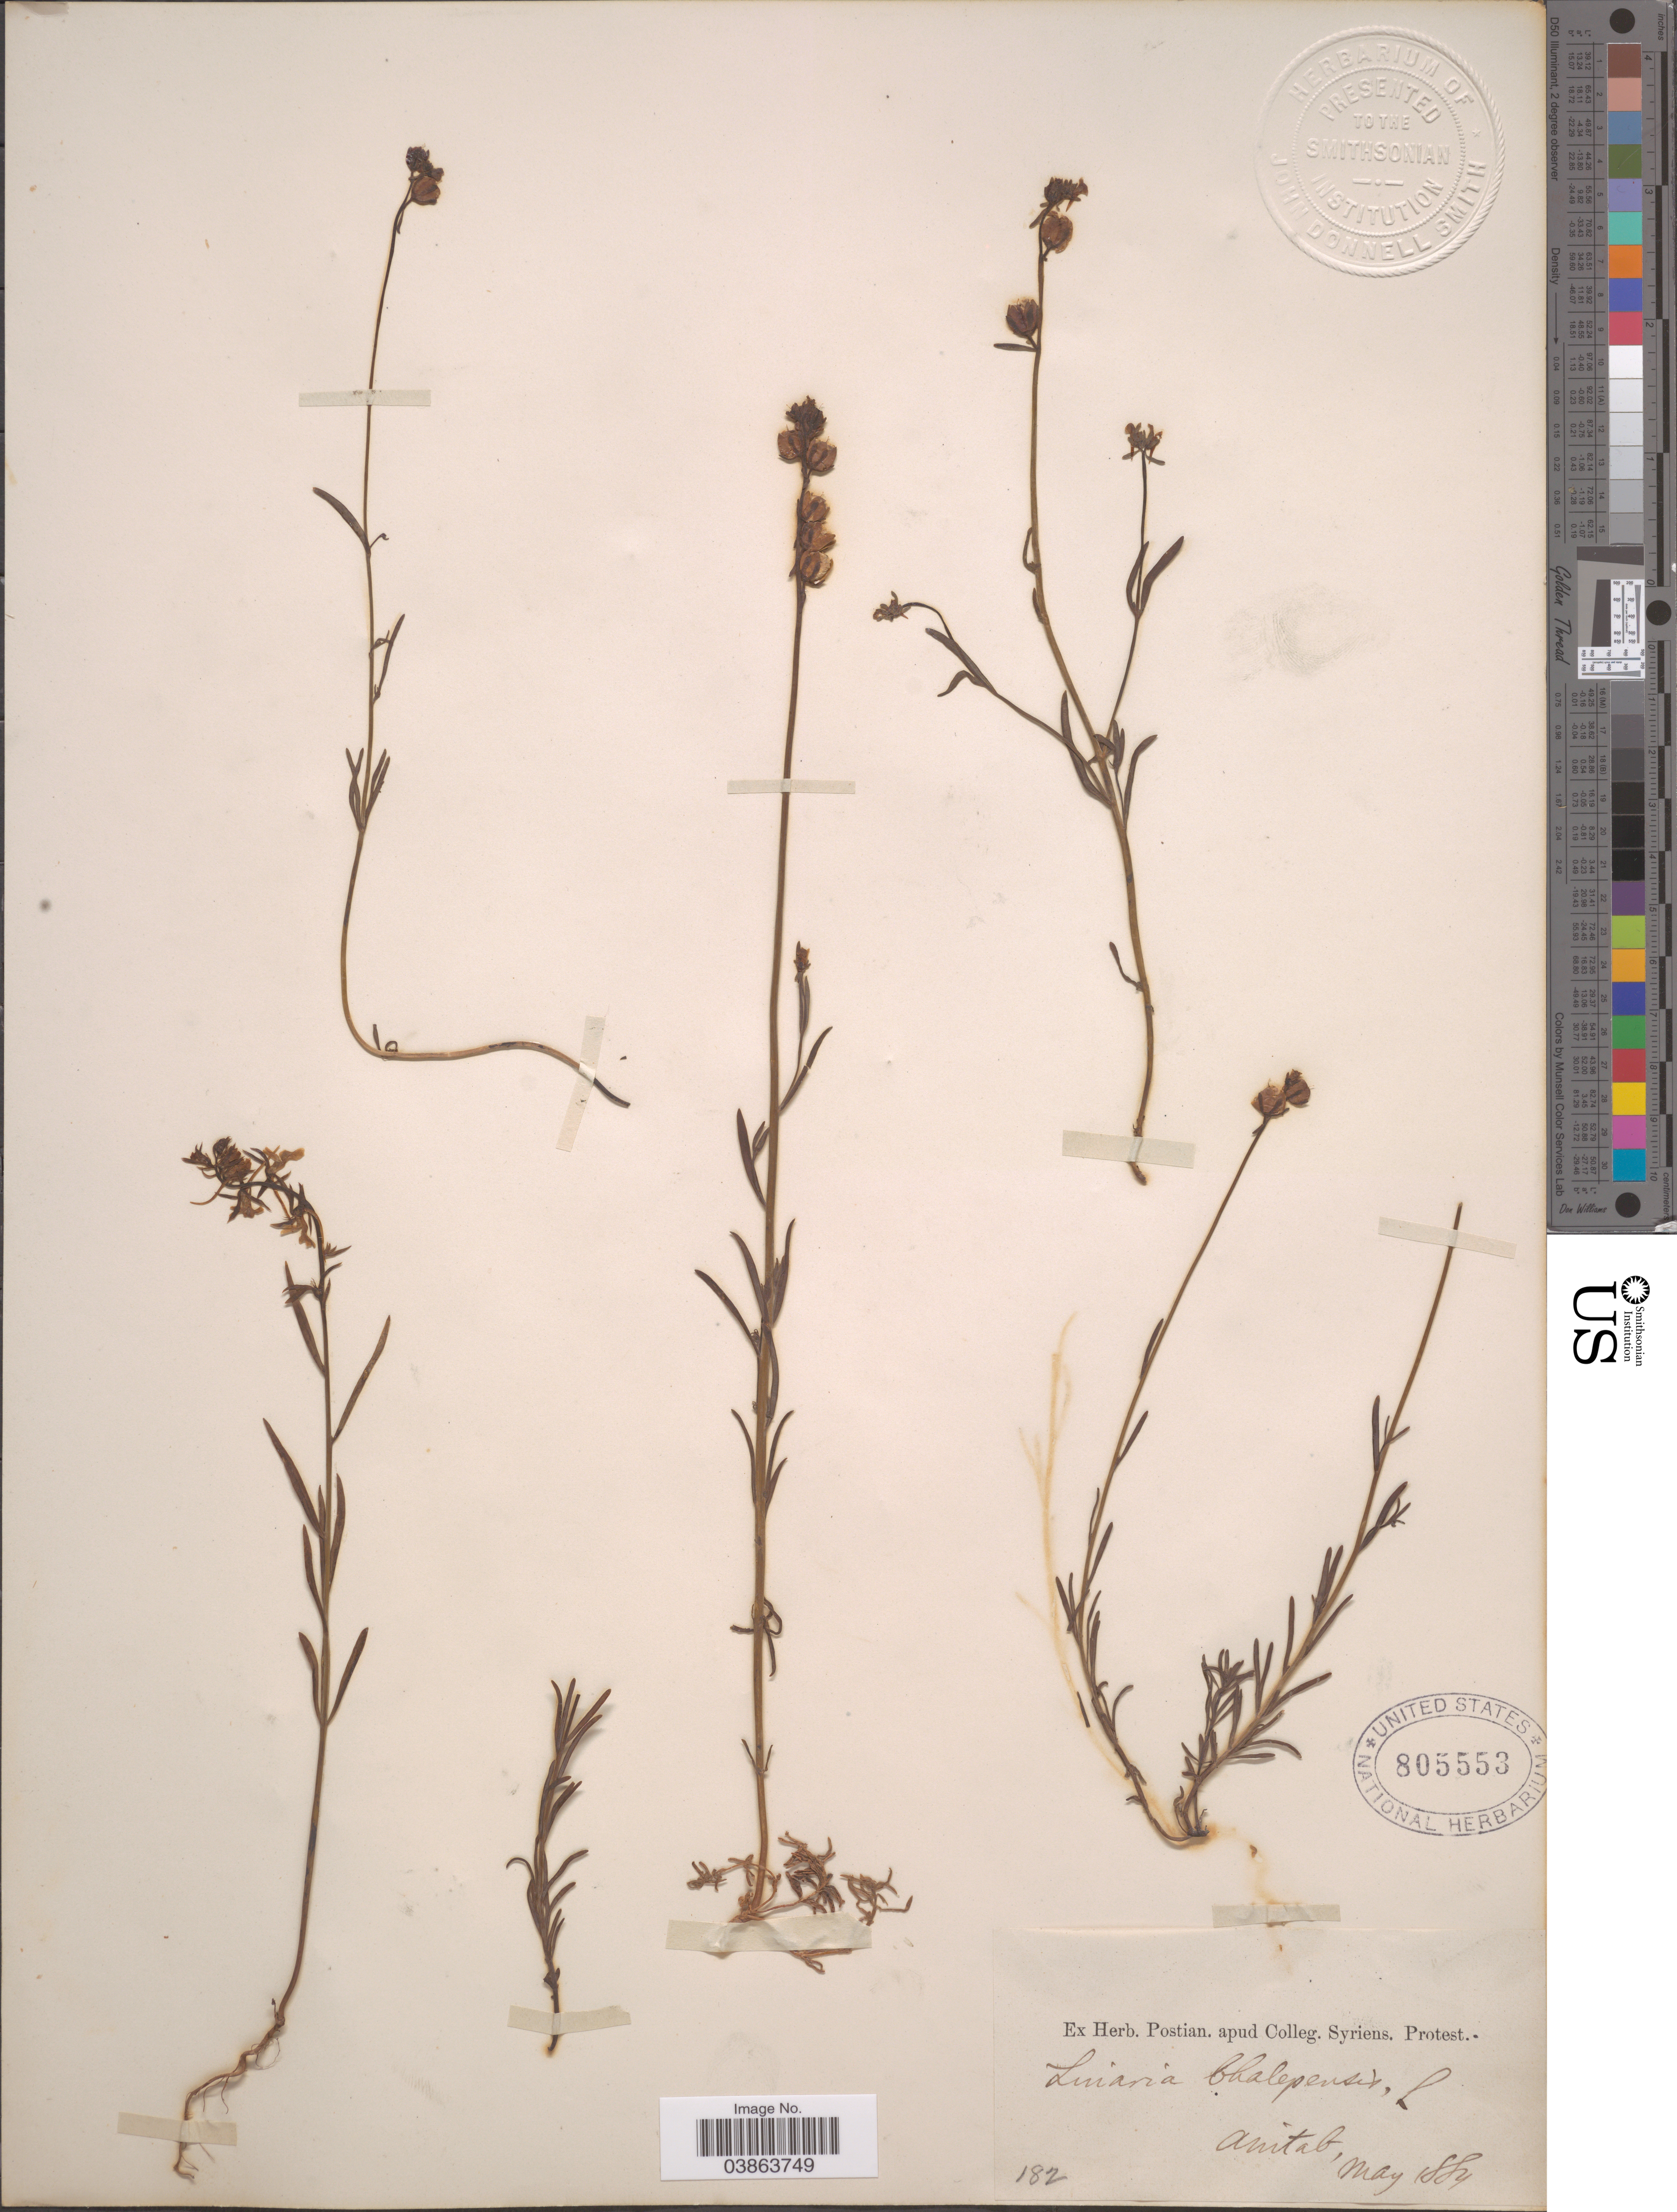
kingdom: Plantae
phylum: Tracheophyta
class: Magnoliopsida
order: Lamiales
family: Plantaginaceae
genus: Linaria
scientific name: Linaria chalepensis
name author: (L.) Mill.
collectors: ex herb. Postian. apud Colleg. Syriens. Protest. USE "Fannie P. A. Shepard" (10308853) AS PRIMARY COLLECTOR INSTEAD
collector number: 182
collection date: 1884-05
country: Turkey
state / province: Gaziantep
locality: Aintab.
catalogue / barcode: US 805553